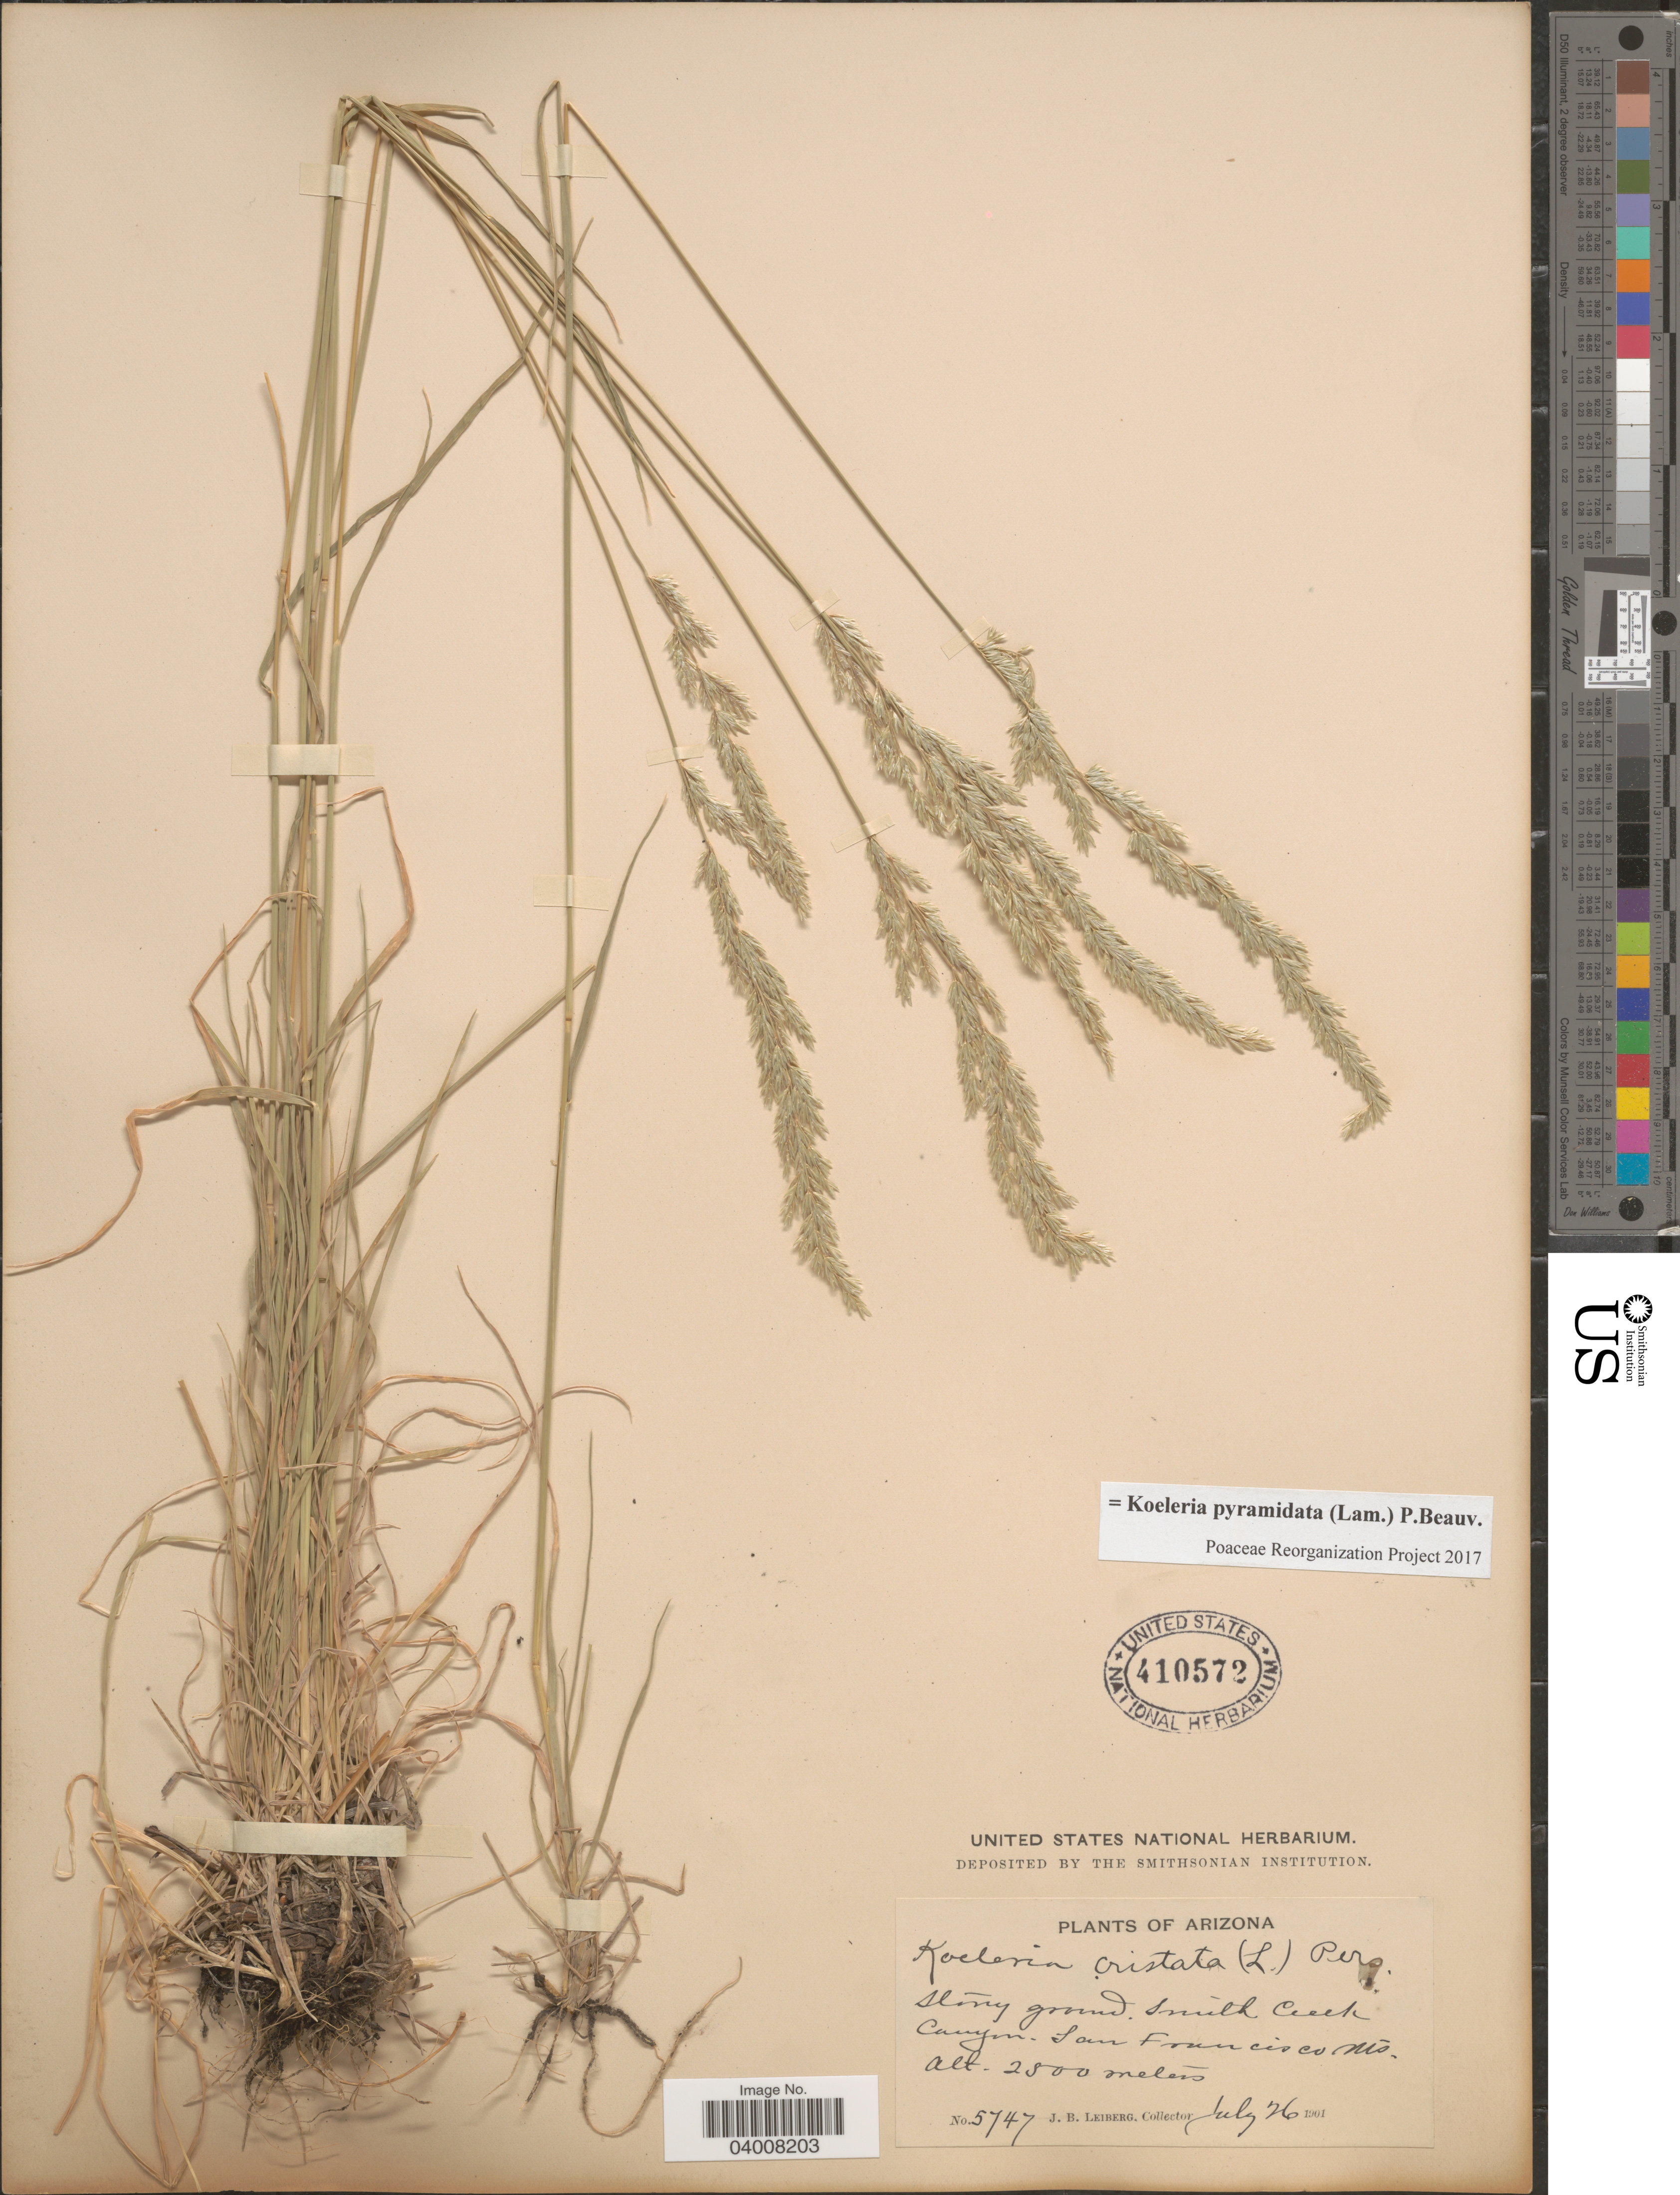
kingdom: Plantae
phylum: Tracheophyta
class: Liliopsida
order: Poales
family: Poaceae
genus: Koeleria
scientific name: Koeleria pyramidata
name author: (Lam.) P. Beauv.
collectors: J. B. Leiberg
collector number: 5747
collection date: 1901-07-26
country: United States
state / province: Arizona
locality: Smith Creek Canyon. San Francisco Mts.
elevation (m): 2800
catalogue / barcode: US 410572